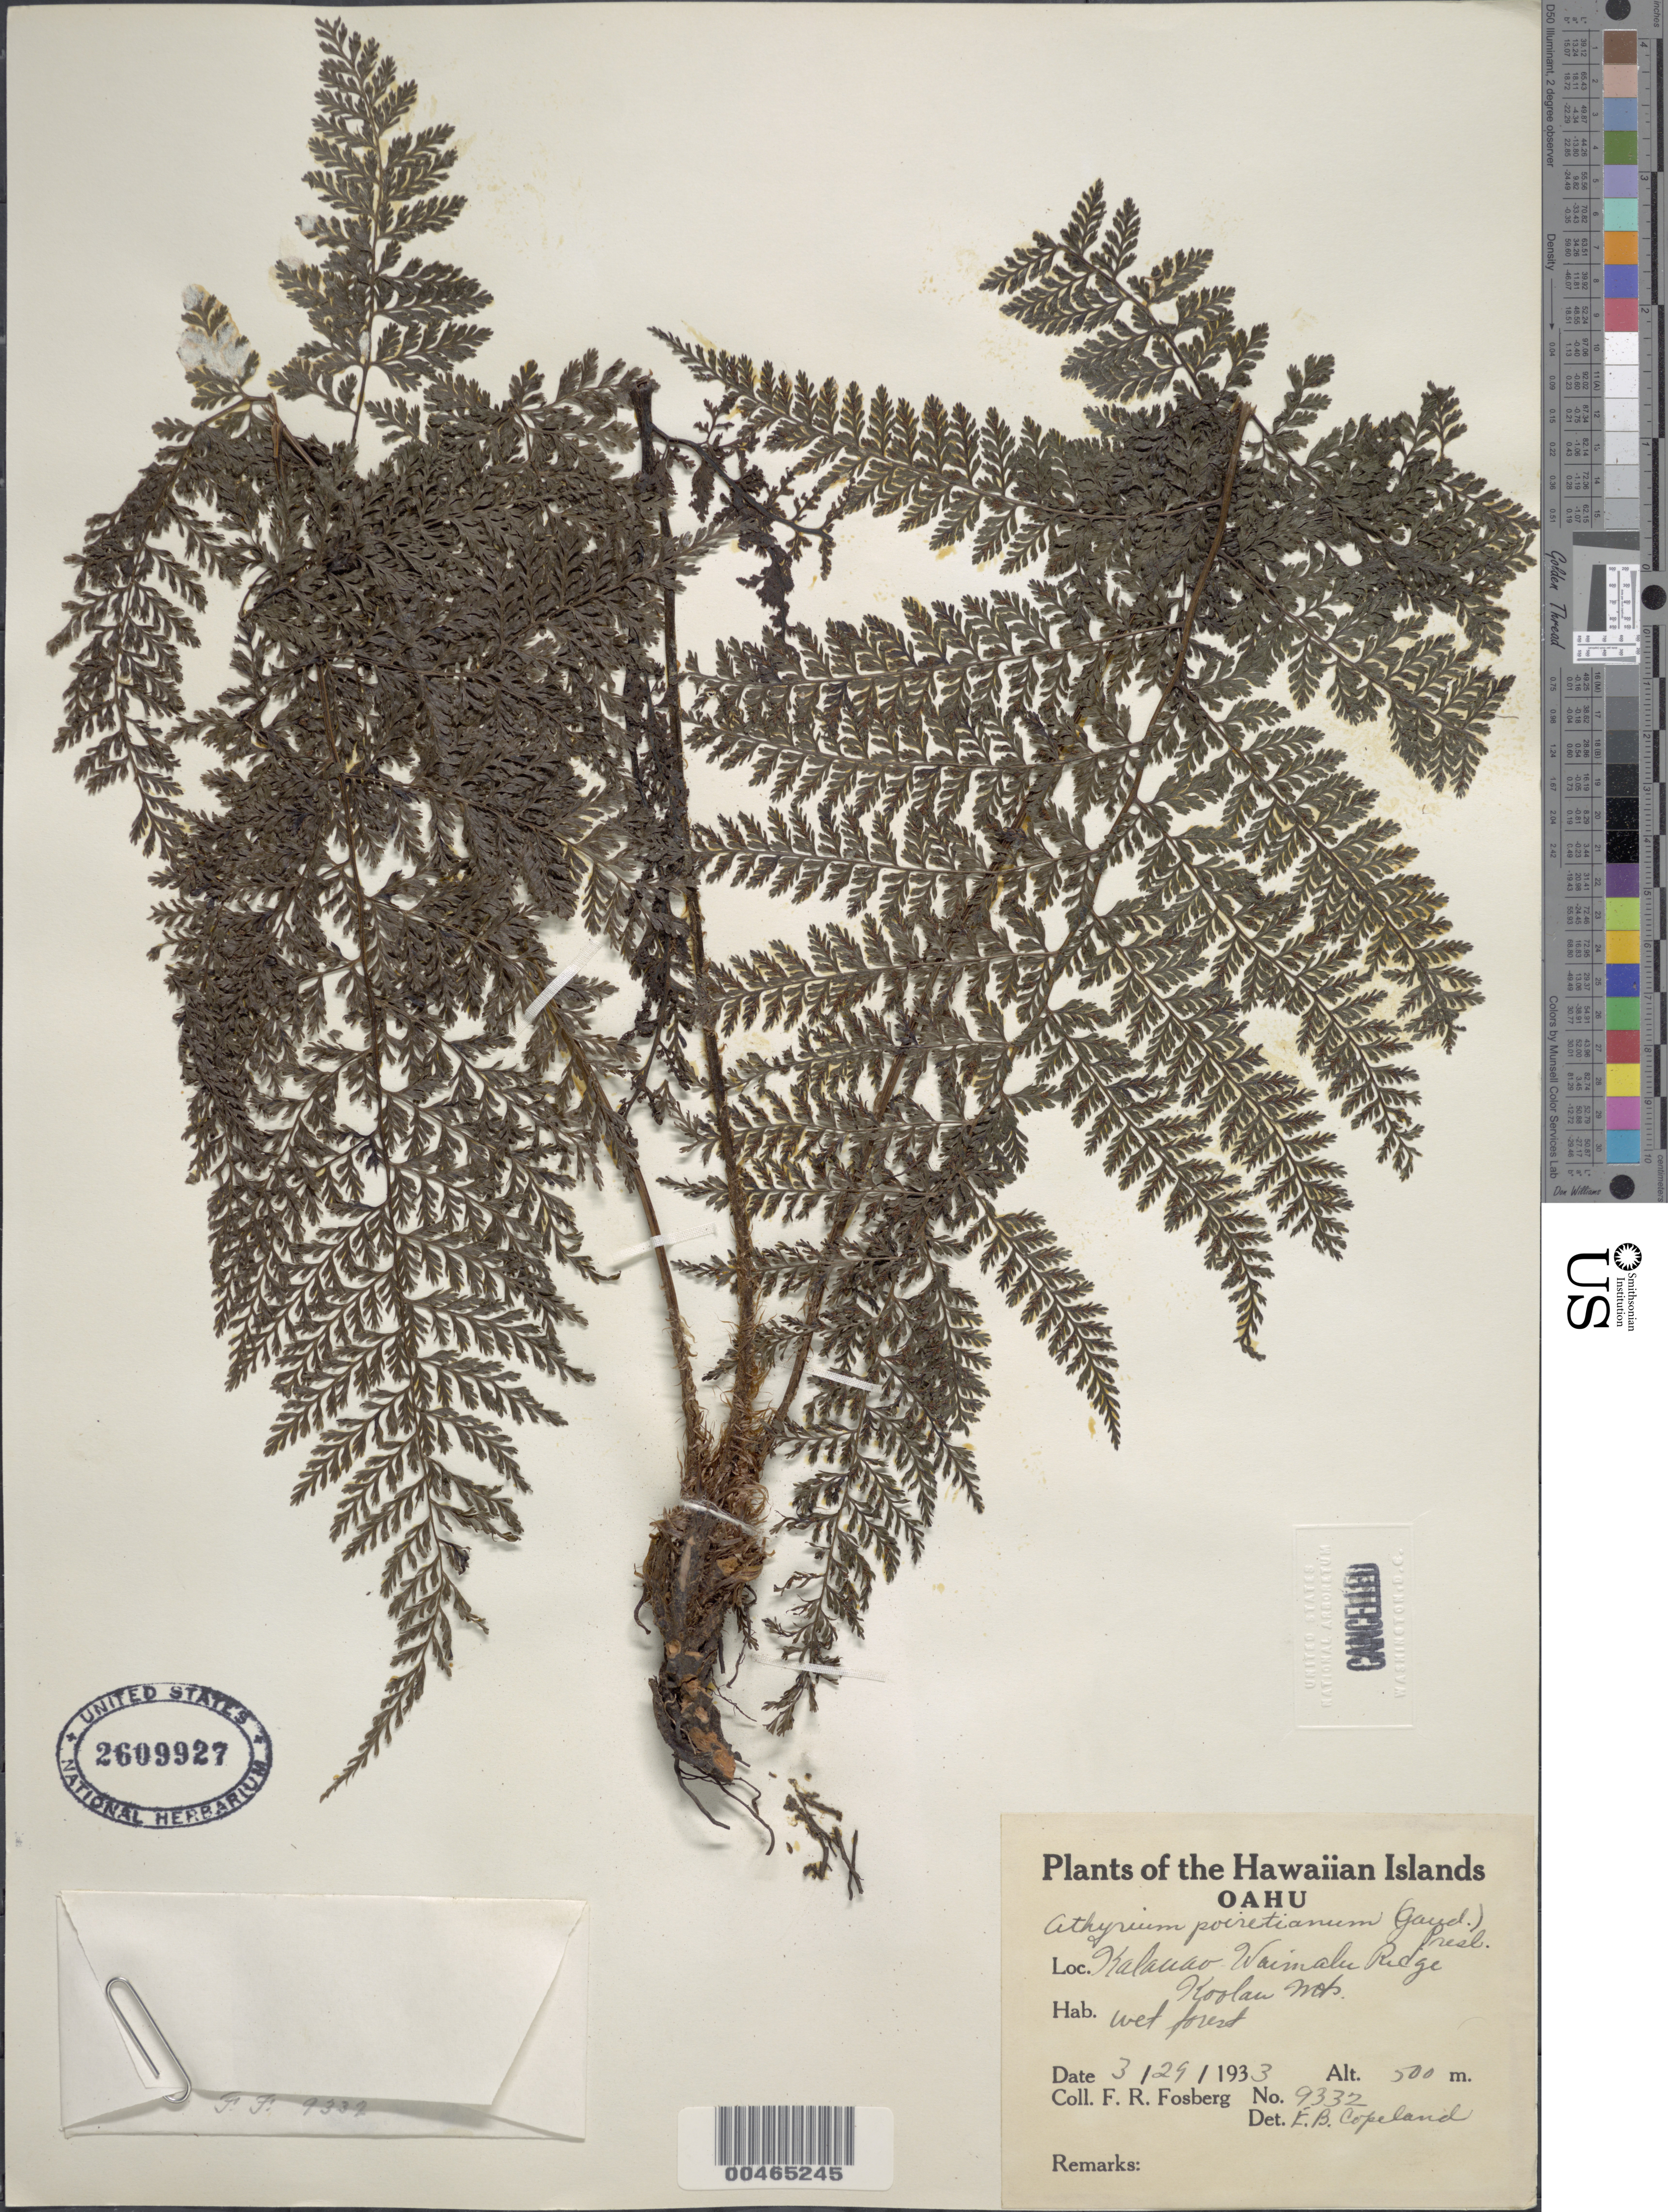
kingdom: Plantae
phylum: Tracheophyta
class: Polypodiopsida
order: Polypodiales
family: Athyriaceae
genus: Athyrium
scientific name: Athyrium microphyllum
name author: (Sm.) Alston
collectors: F. R. Fosberg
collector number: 9332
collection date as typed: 29 Mar 1933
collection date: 1933-03-29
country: United States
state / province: Hawaii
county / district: Honolulu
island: Oahu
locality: Kalauao Waimalu Ridge, Koolau Mountains, Oahu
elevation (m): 500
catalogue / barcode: US 2609927